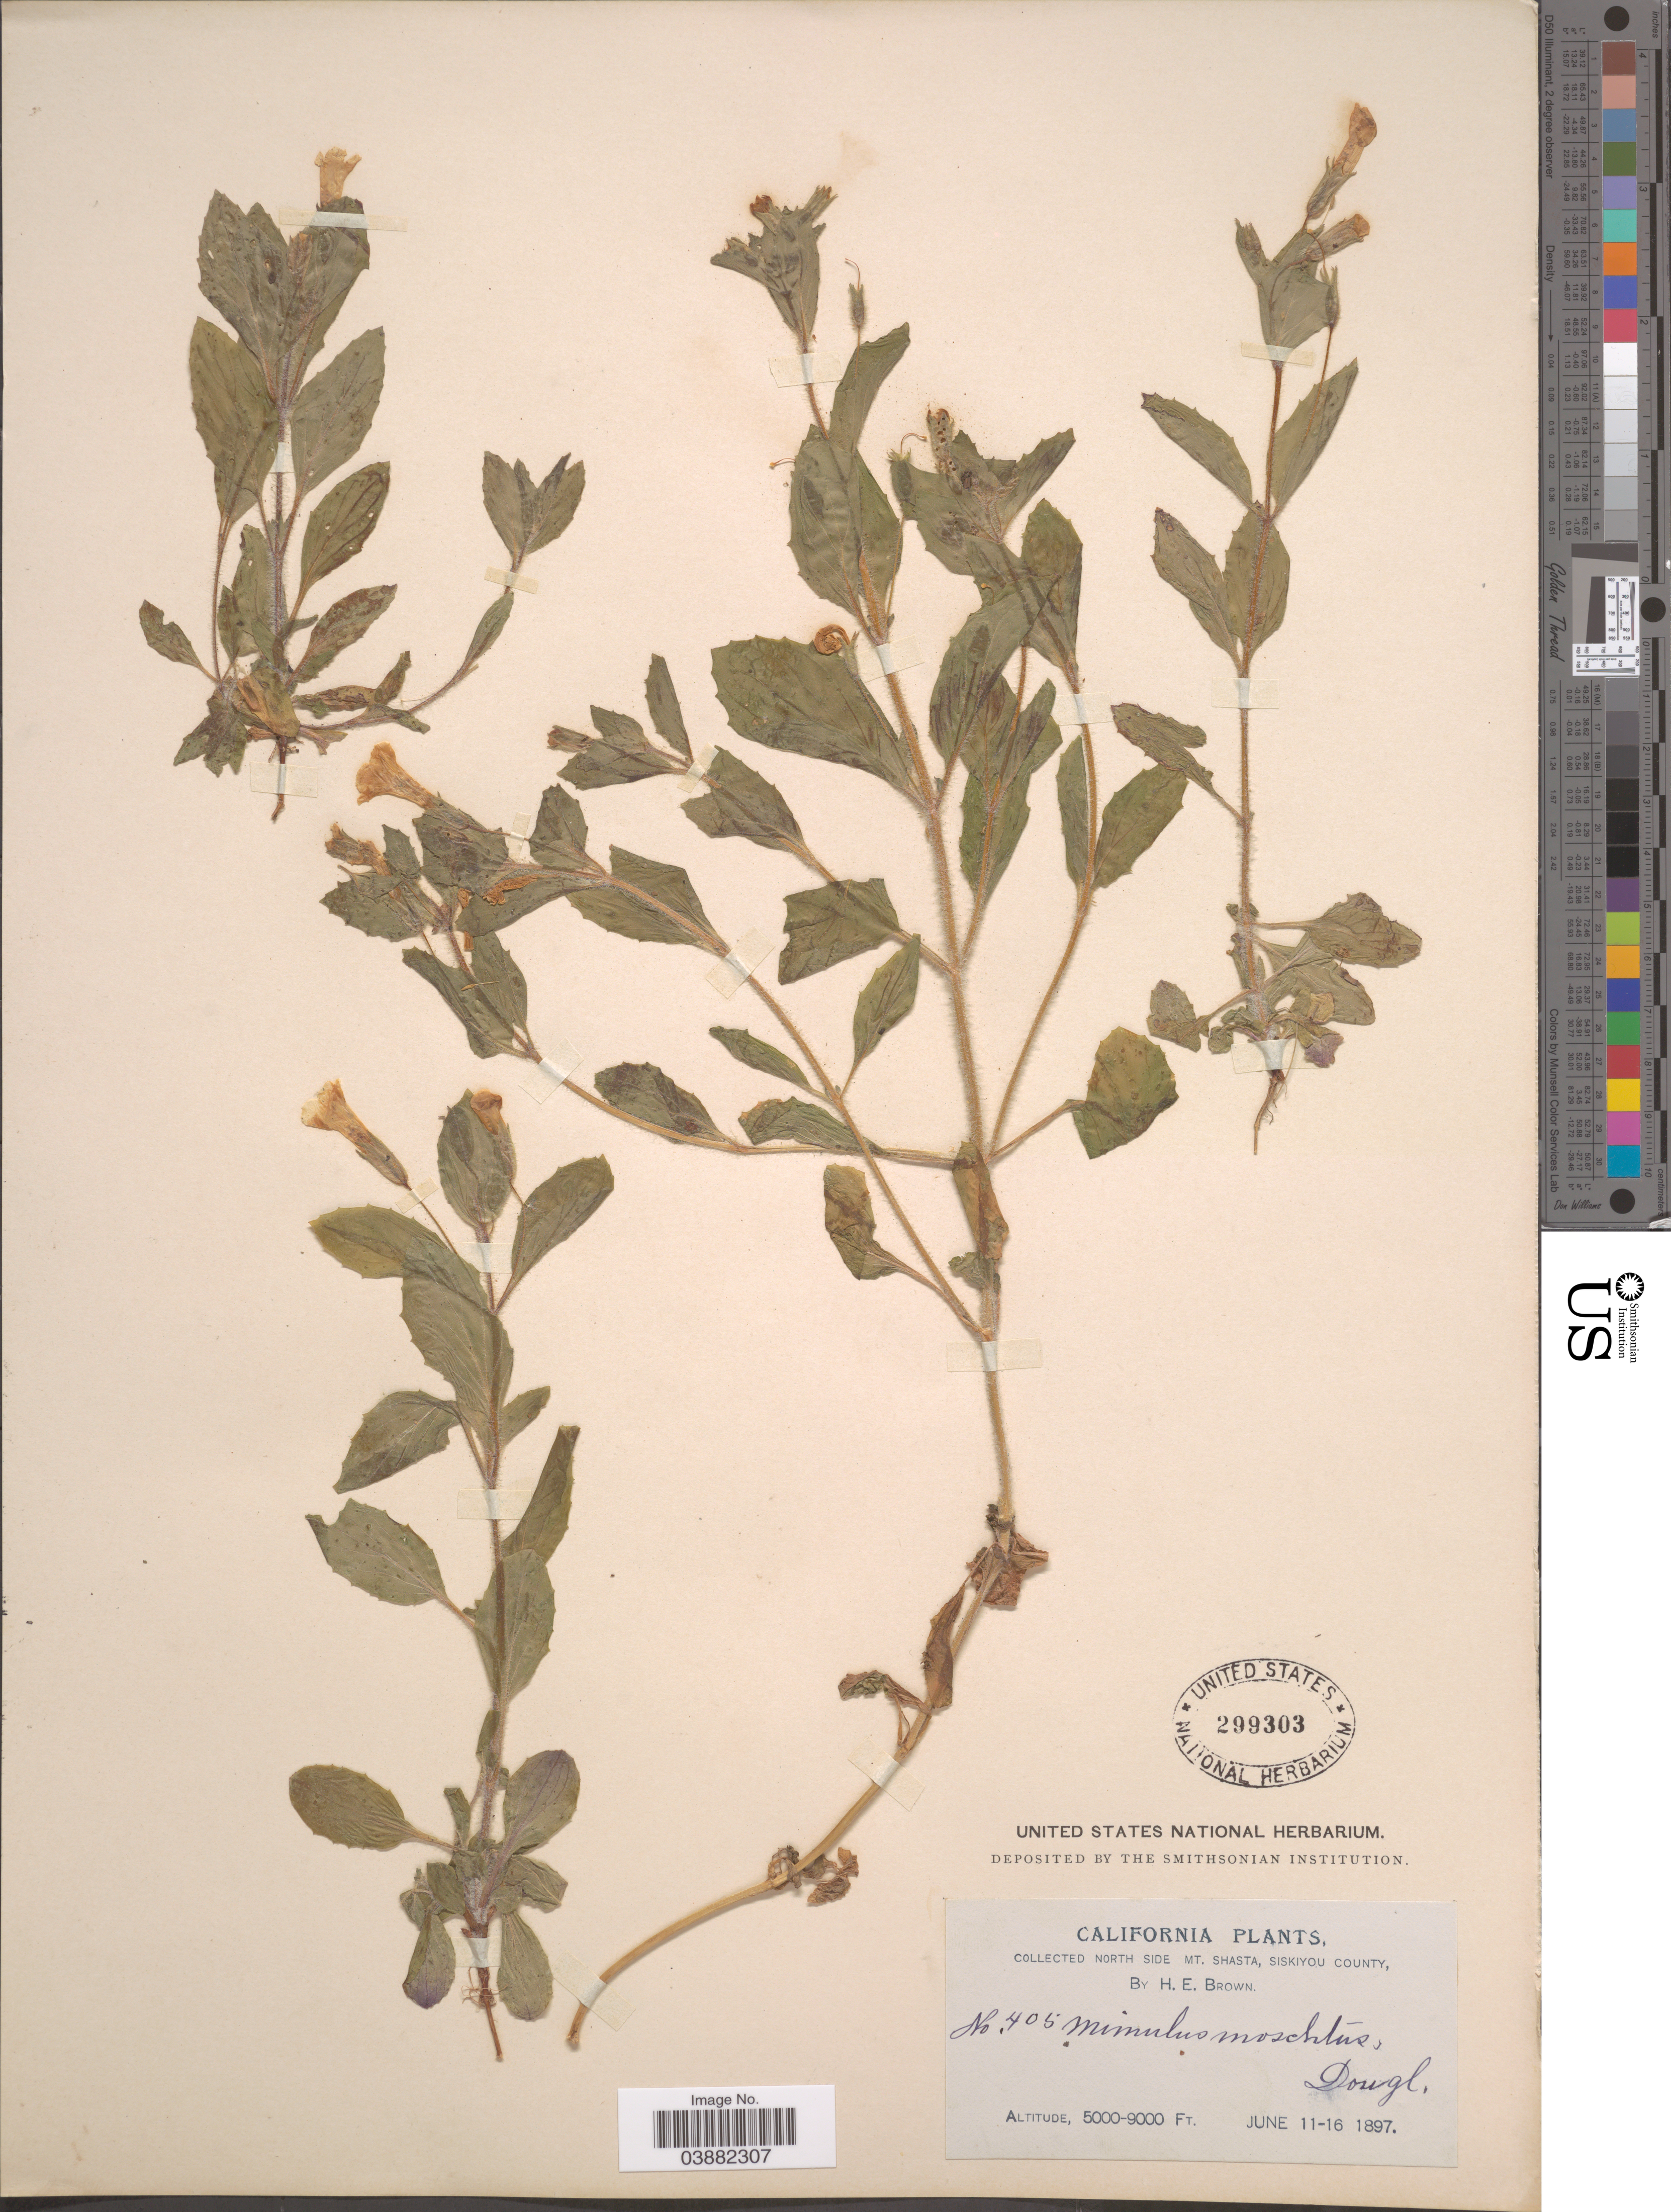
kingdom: Plantae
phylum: Tracheophyta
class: Magnoliopsida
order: Lamiales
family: Phrymaceae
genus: Mimulus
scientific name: Mimulus moschatus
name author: Douglas ex Lindl.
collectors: H. E. Brown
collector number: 405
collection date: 1897-06-11/1897-06-16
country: United States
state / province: California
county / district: Siskiyou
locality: North side of Mt. Shasta, Siskiyou County.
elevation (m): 1524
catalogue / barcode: US 299303